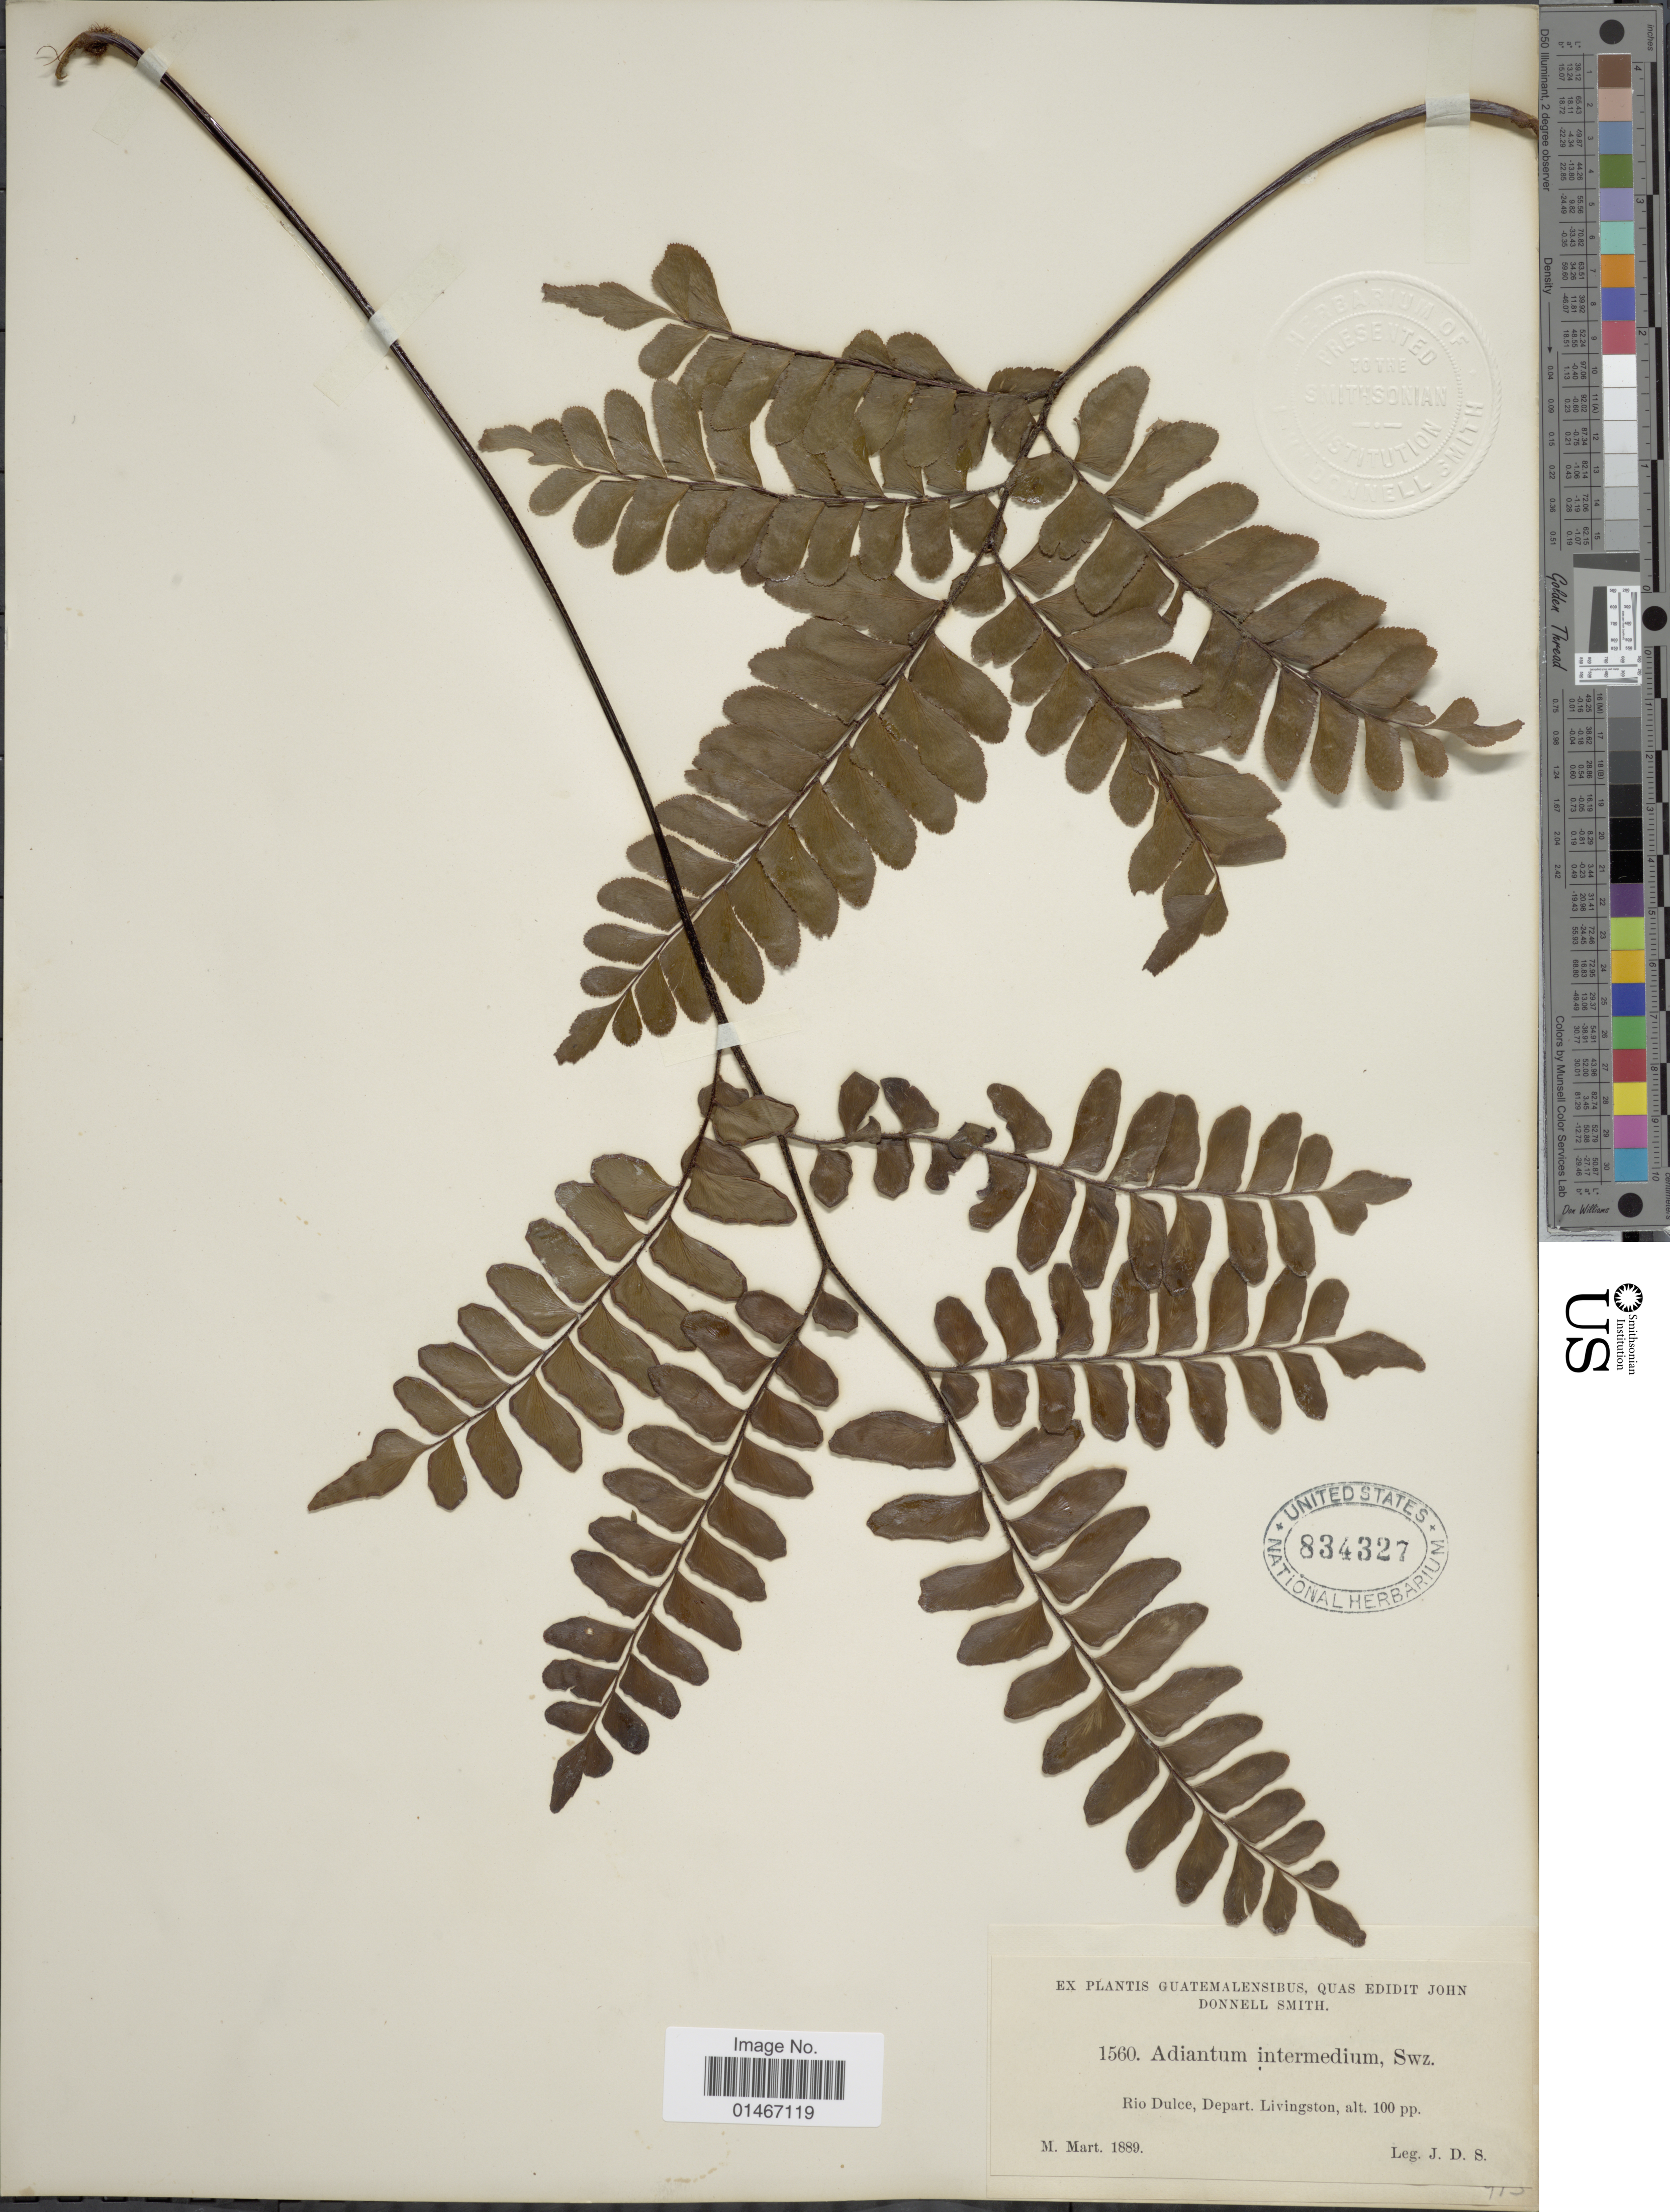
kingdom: Plantae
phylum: Tracheophyta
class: Polypodiopsida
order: Polypodiales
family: Pteridaceae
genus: Adiantum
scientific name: Adiantum latifolium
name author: Lam.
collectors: J. D. Smith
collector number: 1560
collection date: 1889-03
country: Guatemala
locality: Rio Dulce, Depart. Livingston.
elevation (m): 30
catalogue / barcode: US 834327